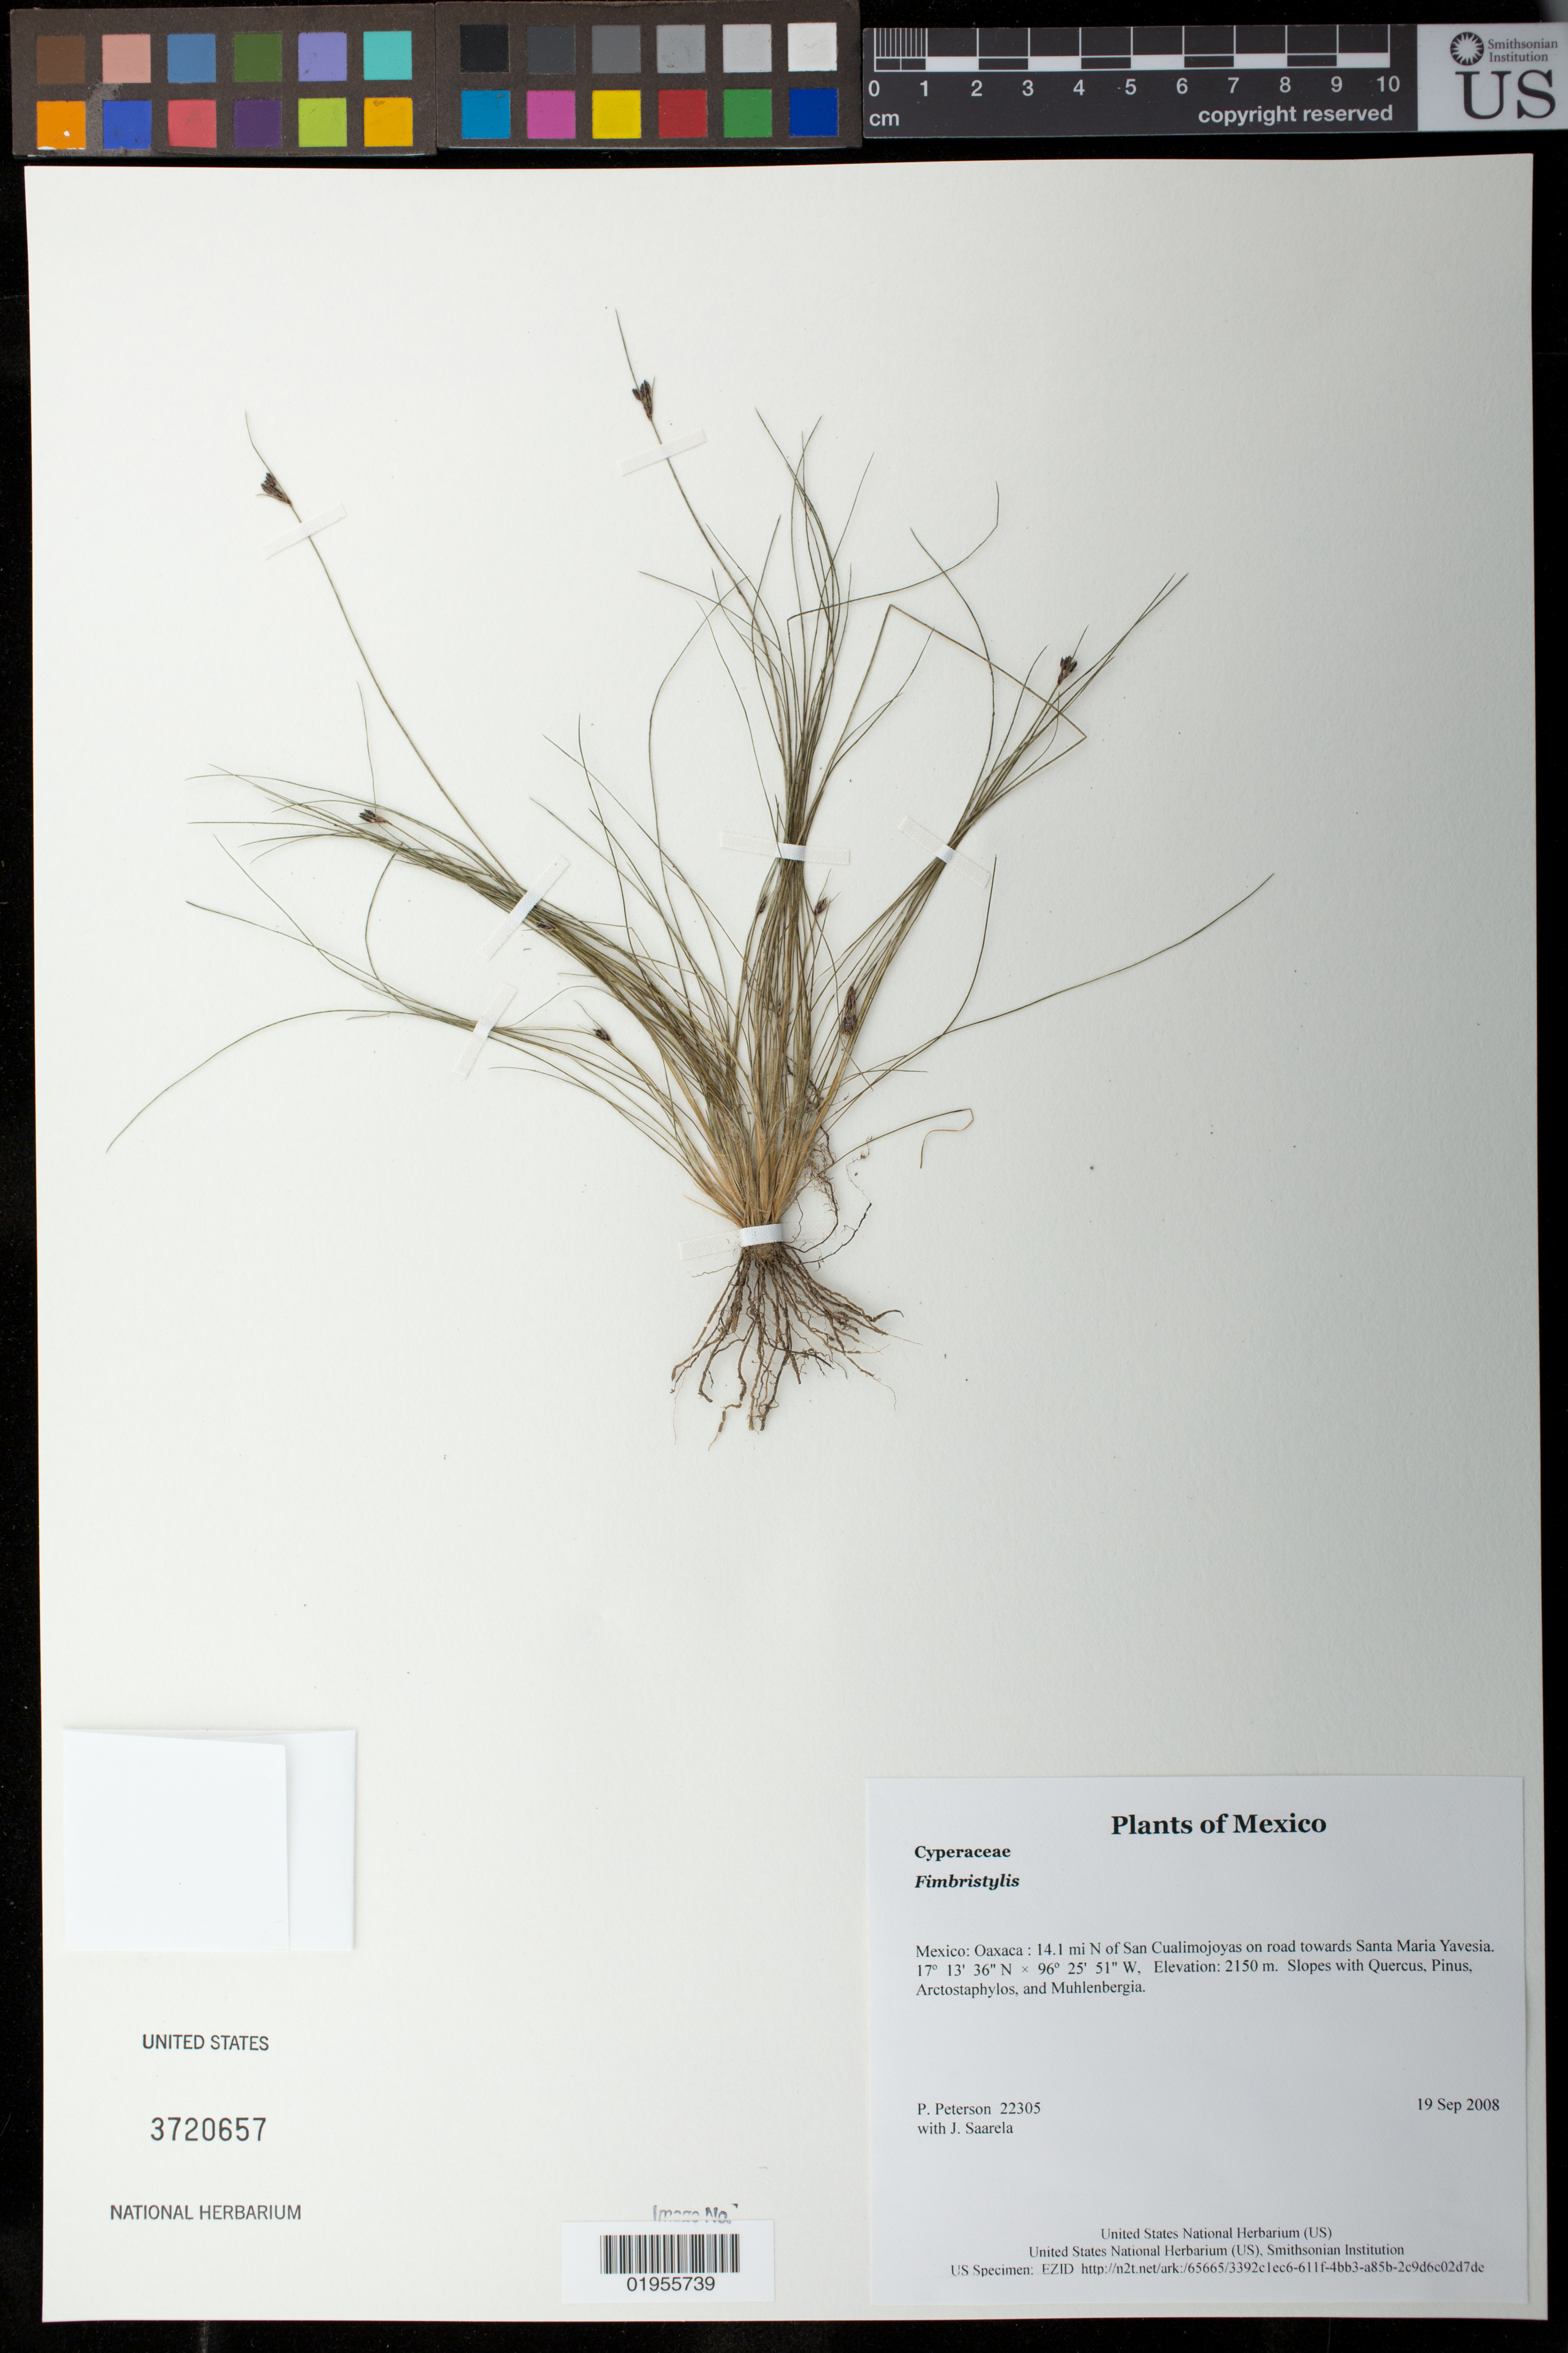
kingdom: Plantae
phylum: Tracheophyta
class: Liliopsida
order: Poales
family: Cyperaceae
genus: Bulbostylis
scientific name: Bulbostylis juncoides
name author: (Vahl) Kük. ex Herter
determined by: Strong, Mark T., (BOT), Smithsonian Institution - National Museum of Natural History (UNITED STATES)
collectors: P. M. Peterson & J. Saarela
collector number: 22305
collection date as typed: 19 Sep 2008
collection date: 2008-09-19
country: Mexico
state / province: Oaxaca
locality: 14.1 mi N of San Cualimojoyas on road towards Santa Maria Yavesia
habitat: Slopes with Quercus, Pinus, Arctostaphylos, and Muhlenbergia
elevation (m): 2150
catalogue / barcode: US 3720657